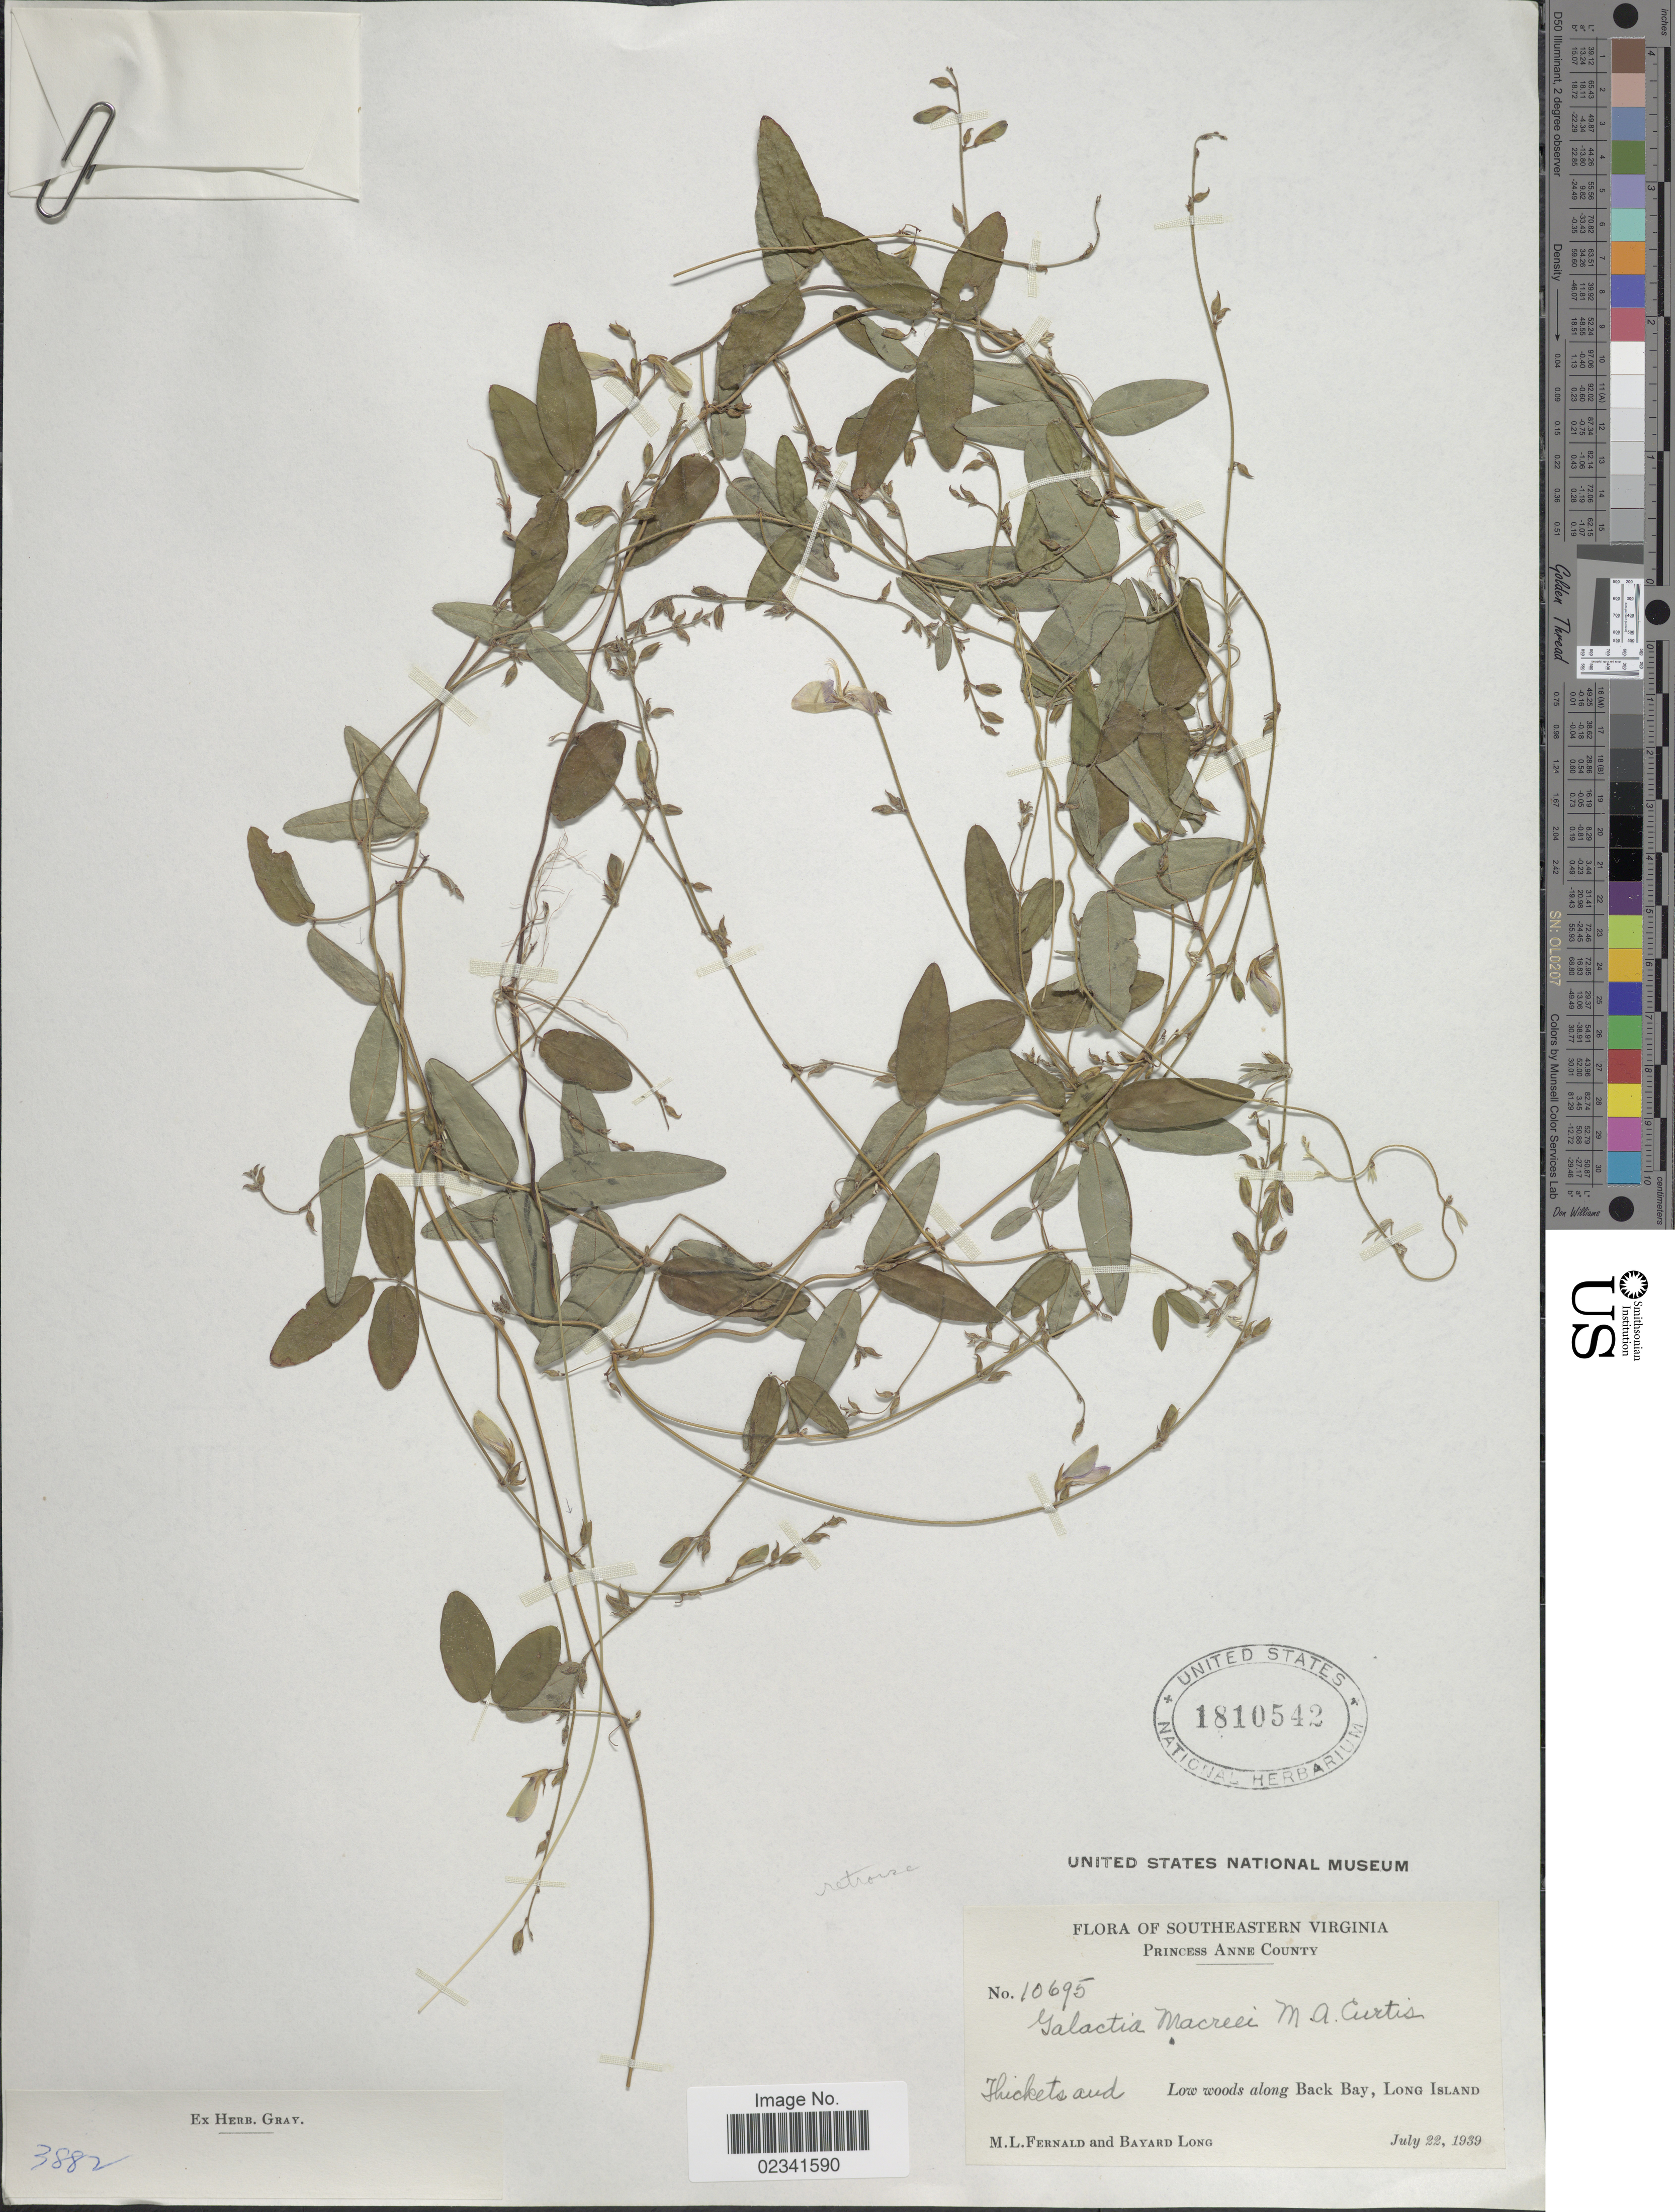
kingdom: Plantae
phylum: Tracheophyta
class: Magnoliopsida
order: Fabales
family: Fabaceae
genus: Galactia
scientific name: Galactia macreei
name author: M.A. Curtis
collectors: M. L. Fernald & B. Long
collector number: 10695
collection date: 1939-07-22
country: United States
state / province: Virginia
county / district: City of Virginia Beach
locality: Southeastern Virginia, Princess Anne (=historic county name) County, Low woods along Back Bay, Long Island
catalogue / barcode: US 1810542